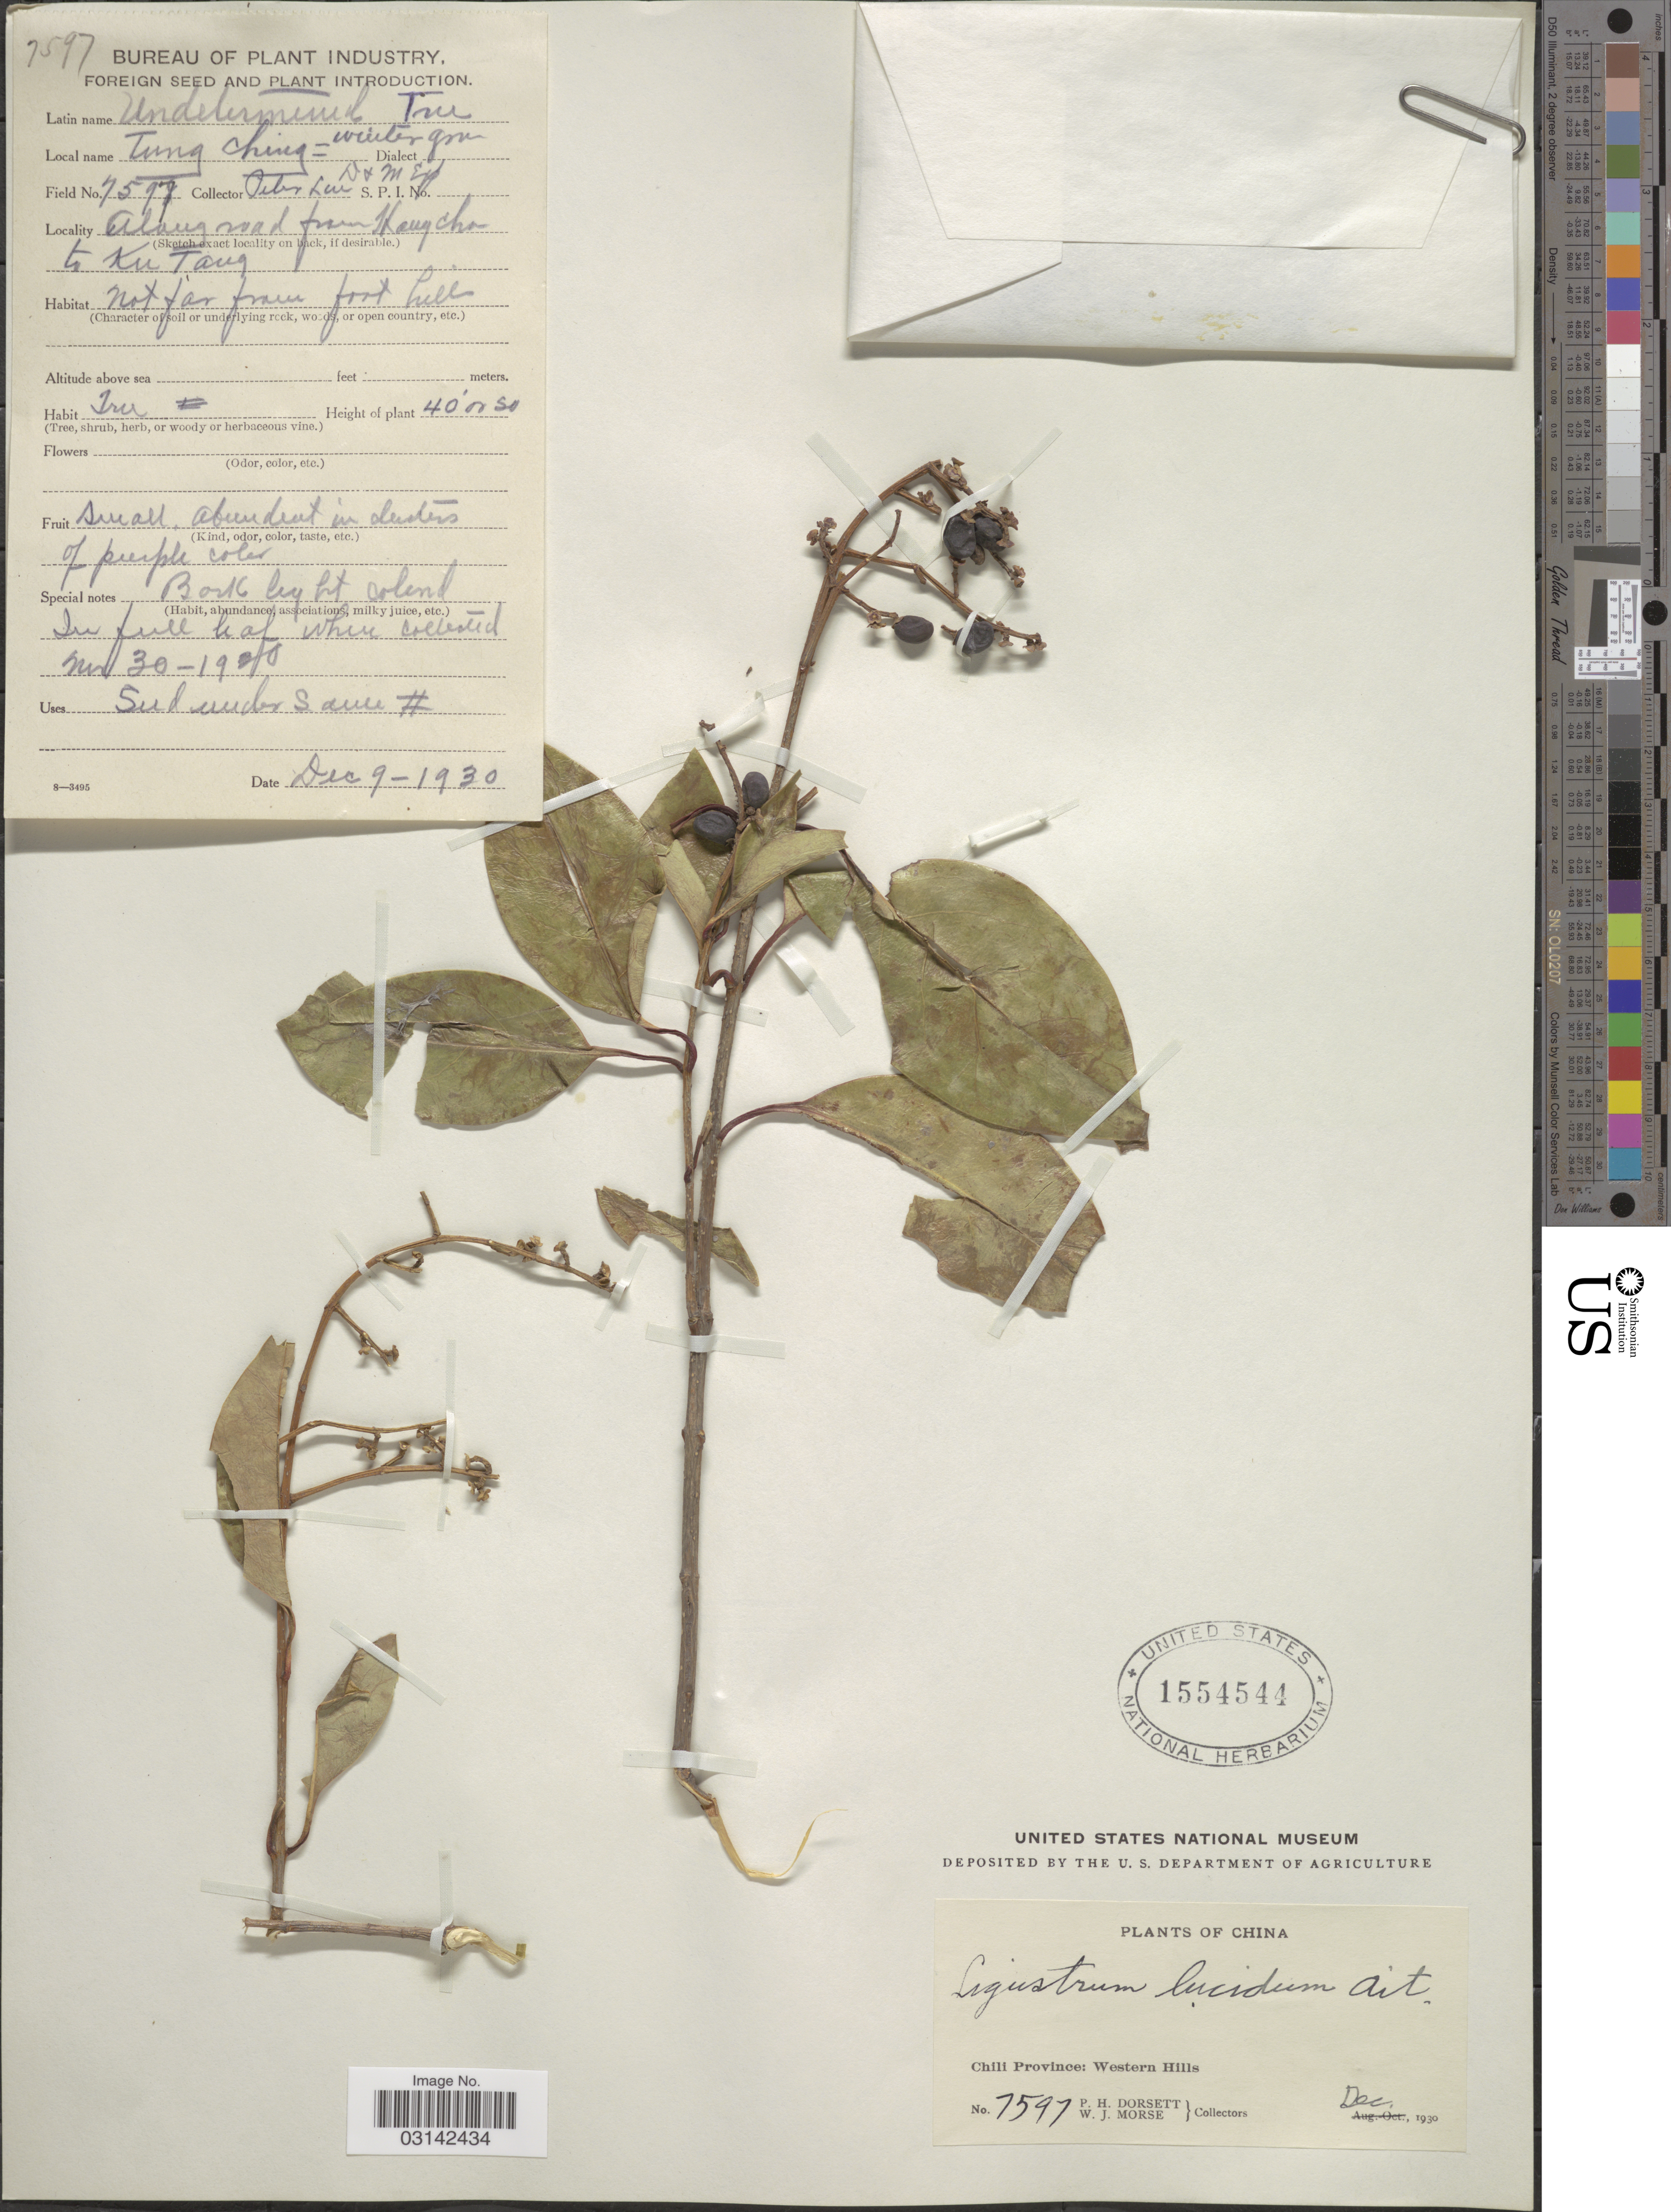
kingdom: Plantae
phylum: Tracheophyta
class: Magnoliopsida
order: Lamiales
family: Oleaceae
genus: Ligustrum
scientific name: Ligustrum lucidum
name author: W.T. Aiton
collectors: P. H. Dorsett & W. J. Morse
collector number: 7597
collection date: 1930-12-09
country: China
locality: Chili Province: Western Hills. Along road from Kaug [interpreted] Cho to Ku Taug [interpreted].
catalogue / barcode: US 1554544